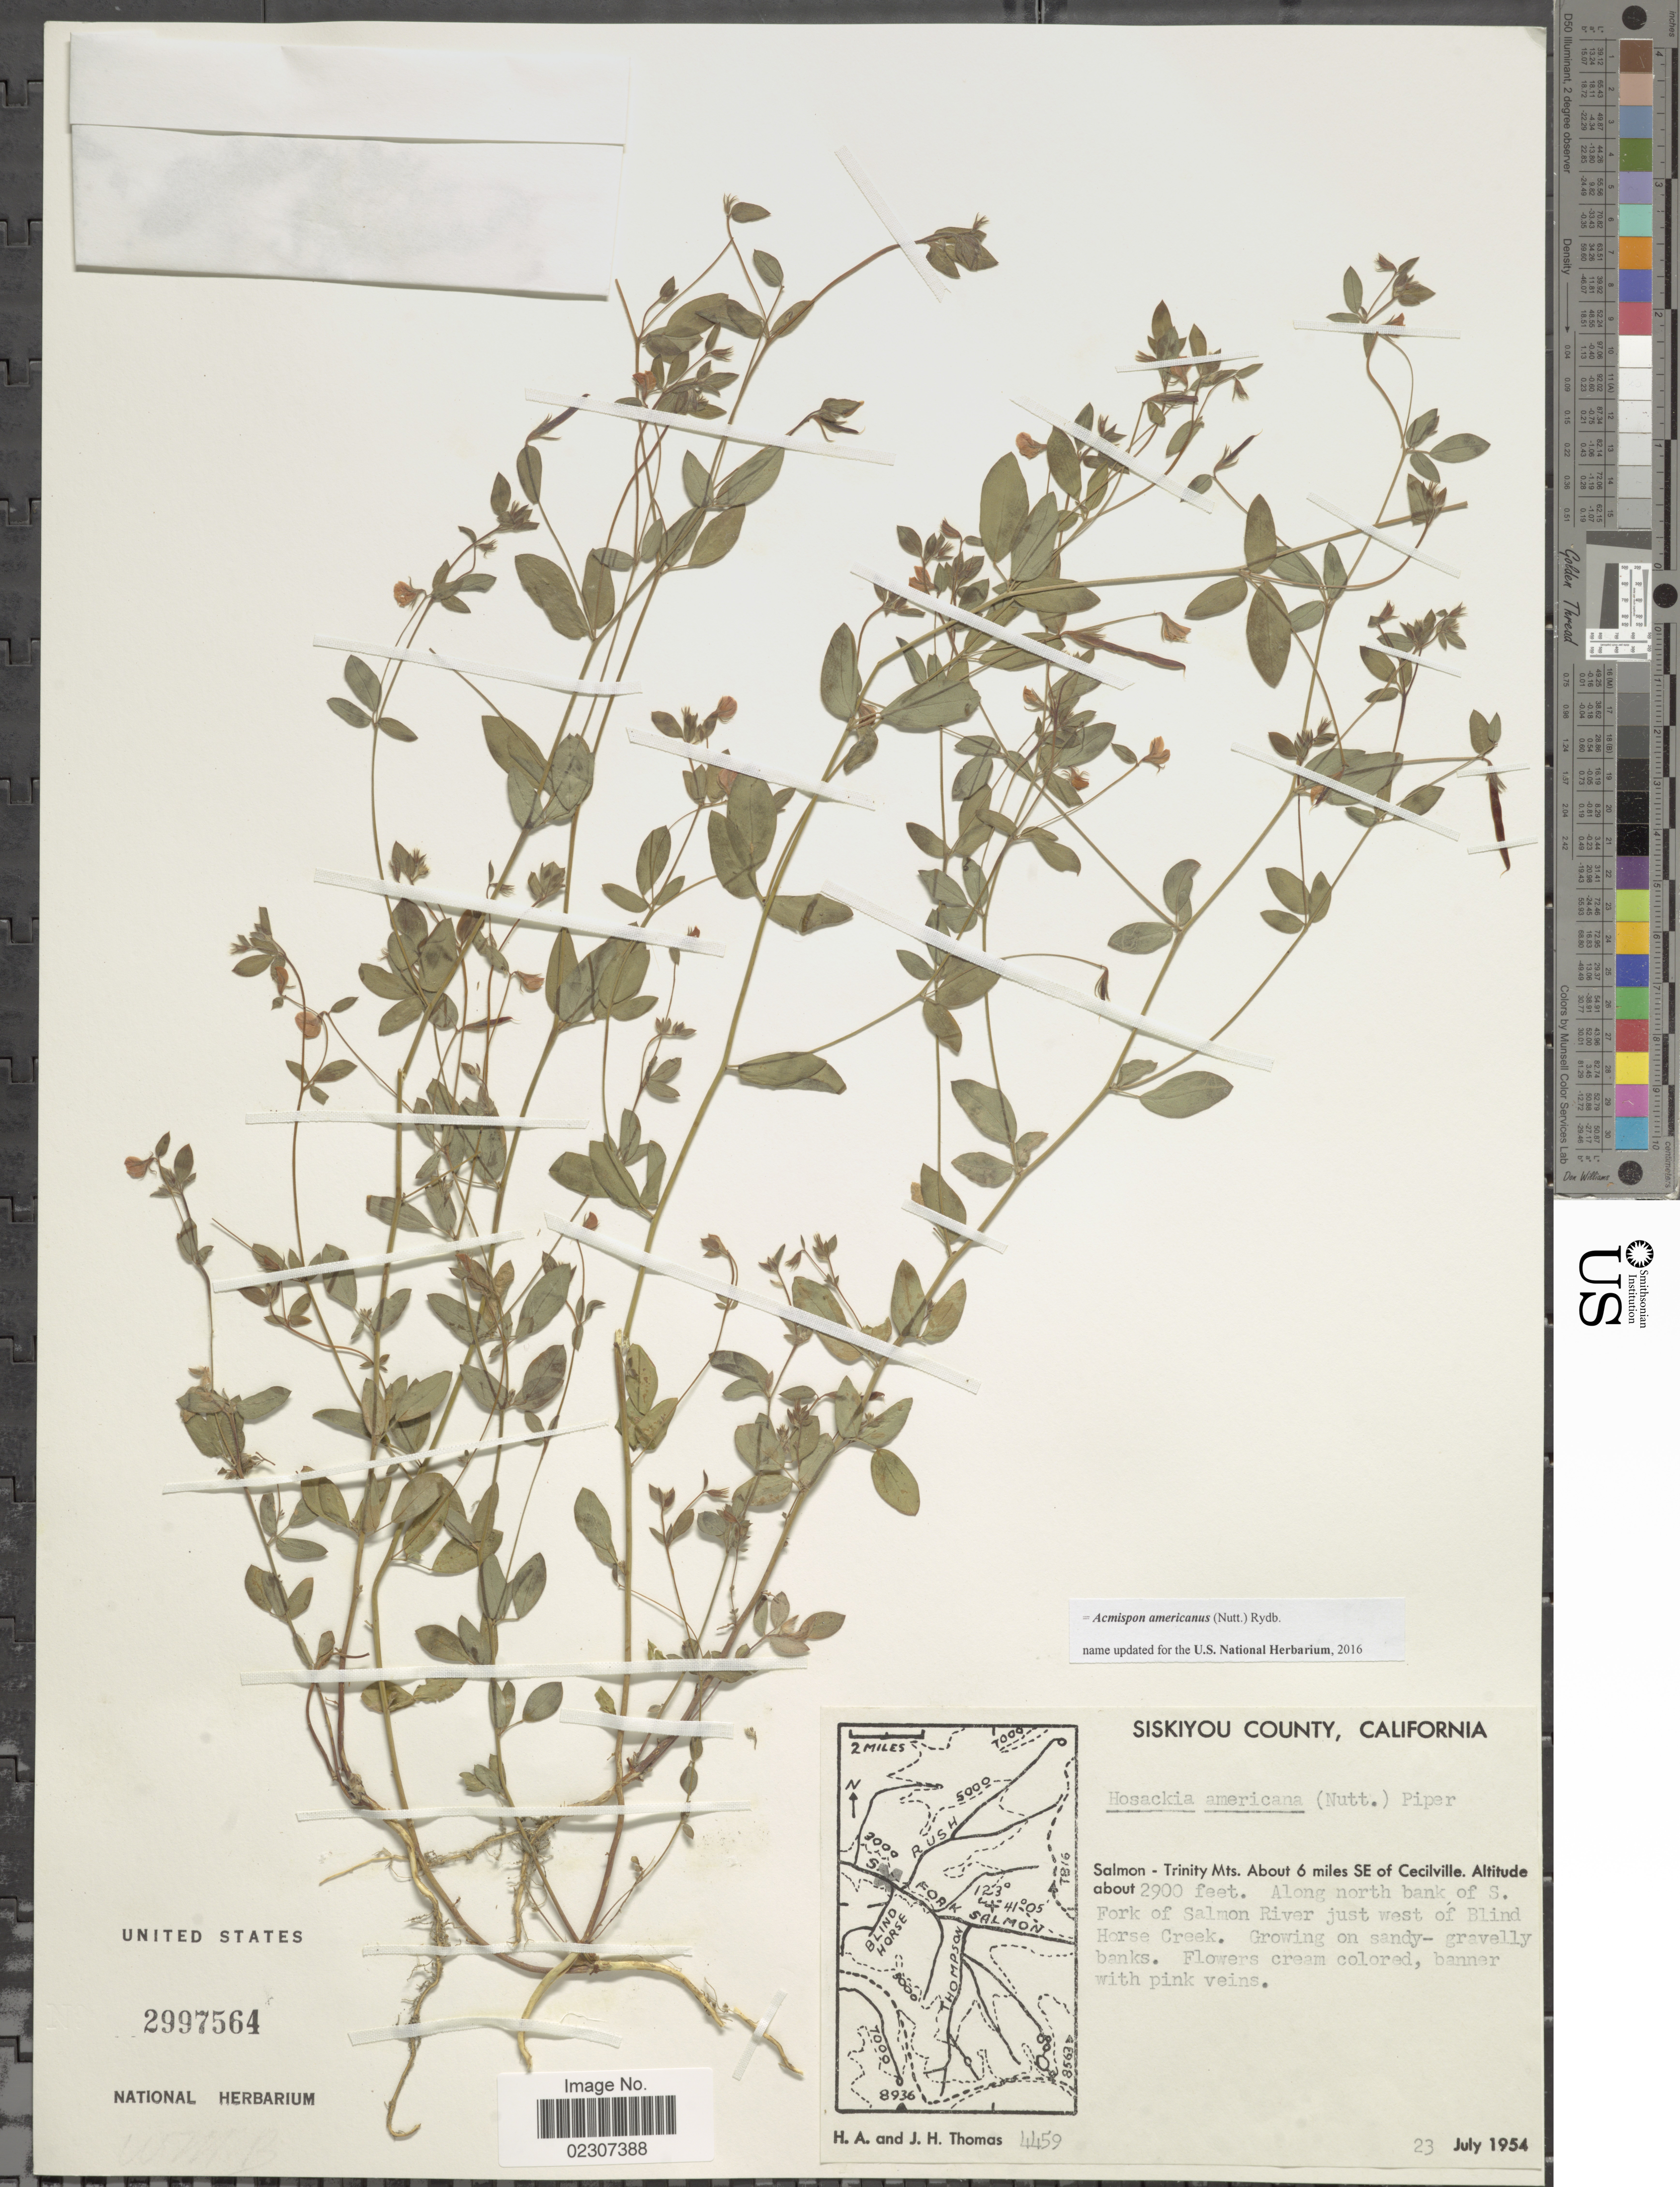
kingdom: Plantae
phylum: Tracheophyta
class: Magnoliopsida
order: Fabales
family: Fabaceae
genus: Acmispon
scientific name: Acmispon americanus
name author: (Nutt.) Rydb.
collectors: H. Thomas & J. H. Thomas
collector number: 4459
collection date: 1954-07-23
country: United States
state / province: California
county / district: Siskiyou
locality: Siskiyou County, California, Salmon - Trinity Mts., Salmon - Trinity Mts. About 6 miles SE of Cecilville. Along north bank of S. Fork of Salmon River just west of Blind Horse Creek.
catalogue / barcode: US 2997564